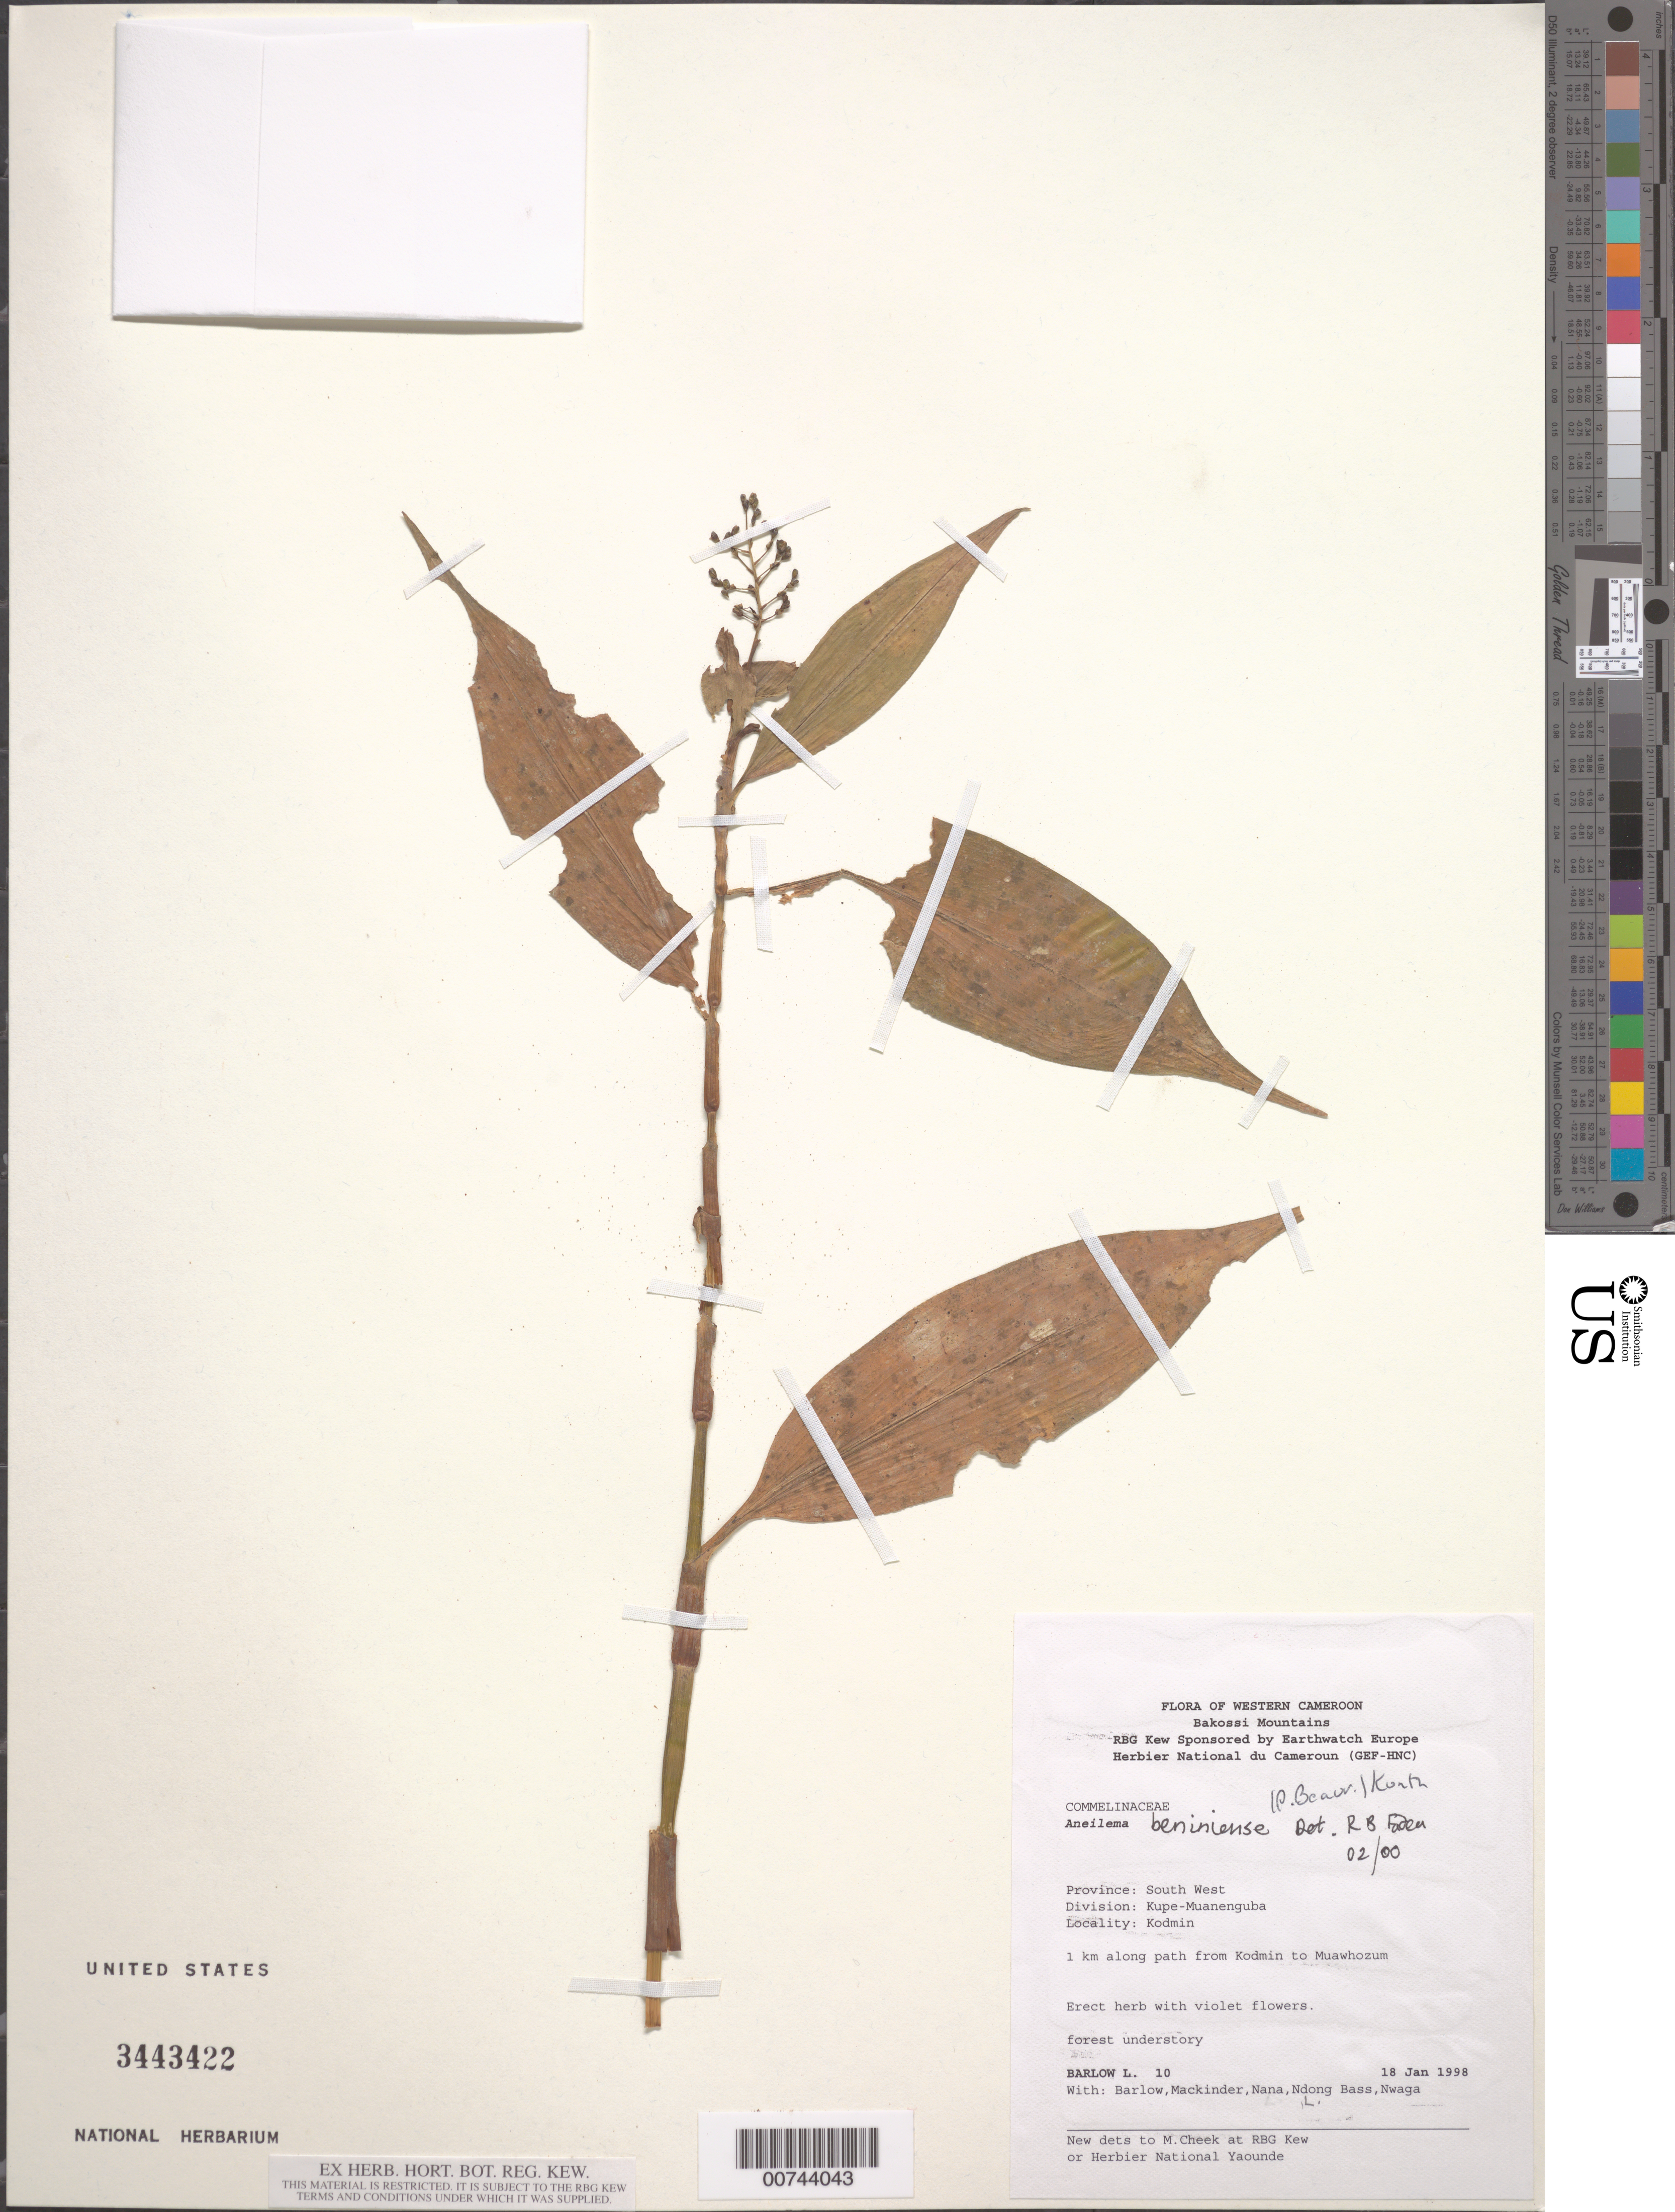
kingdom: Plantae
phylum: Tracheophyta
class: Liliopsida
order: Commelinales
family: Commelinaceae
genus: Aneilema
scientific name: Aneilema beniniense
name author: (P. Beauv.) Kunth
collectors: L. Barlow, -- Barlow, -. Mackinder, F. Nana, L. Ndong, -. Bass & -. Nwaga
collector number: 10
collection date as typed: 18 Jan 1998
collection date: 1998-01-18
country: Cameroon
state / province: Sud-Ouest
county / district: Kupe-Muanenguba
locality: Kodmin to Muawhozum.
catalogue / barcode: US 3443422